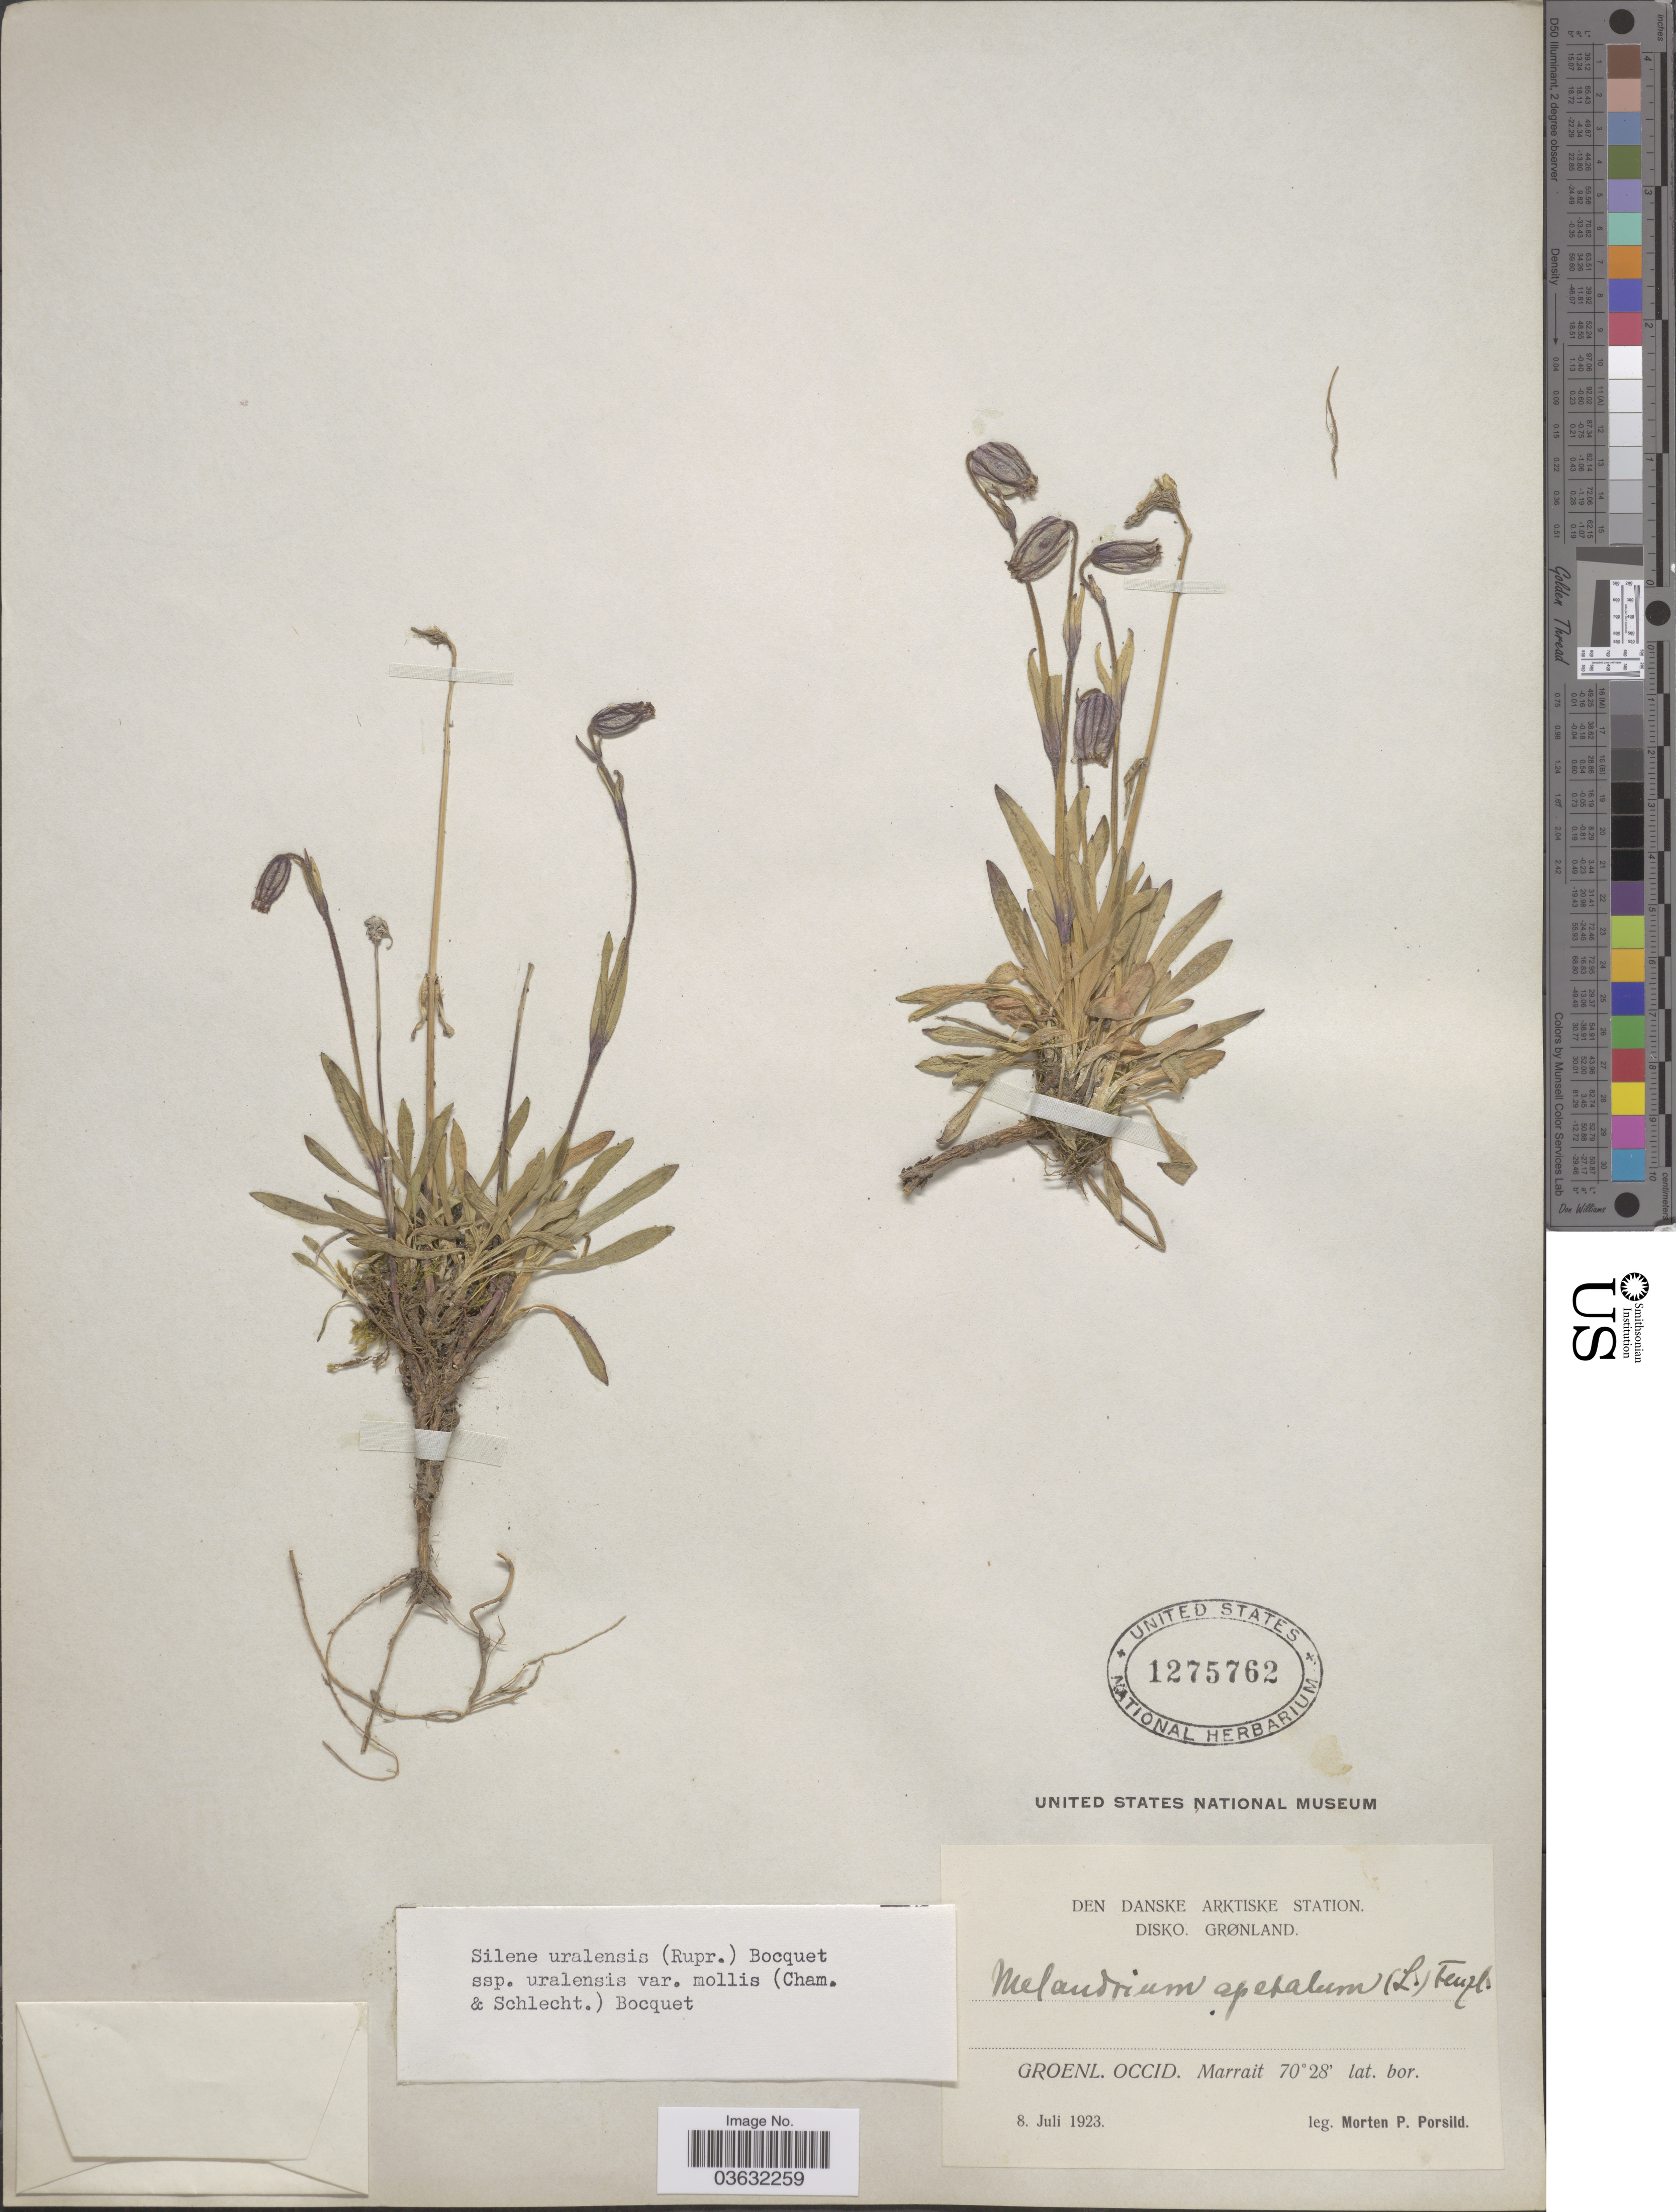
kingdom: Plantae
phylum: Tracheophyta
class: Magnoliopsida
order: Caryophyllales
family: Caryophyllaceae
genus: Silene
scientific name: Silene uralensis var. mollis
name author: (Cham. & Schltdl.) Bocquet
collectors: M. P. Porsild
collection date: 1923-07-08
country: Greenland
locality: Den danske Arktiske Station. Disko, Grønland. Groenl. Occid. Marrait.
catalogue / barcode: US 1275762